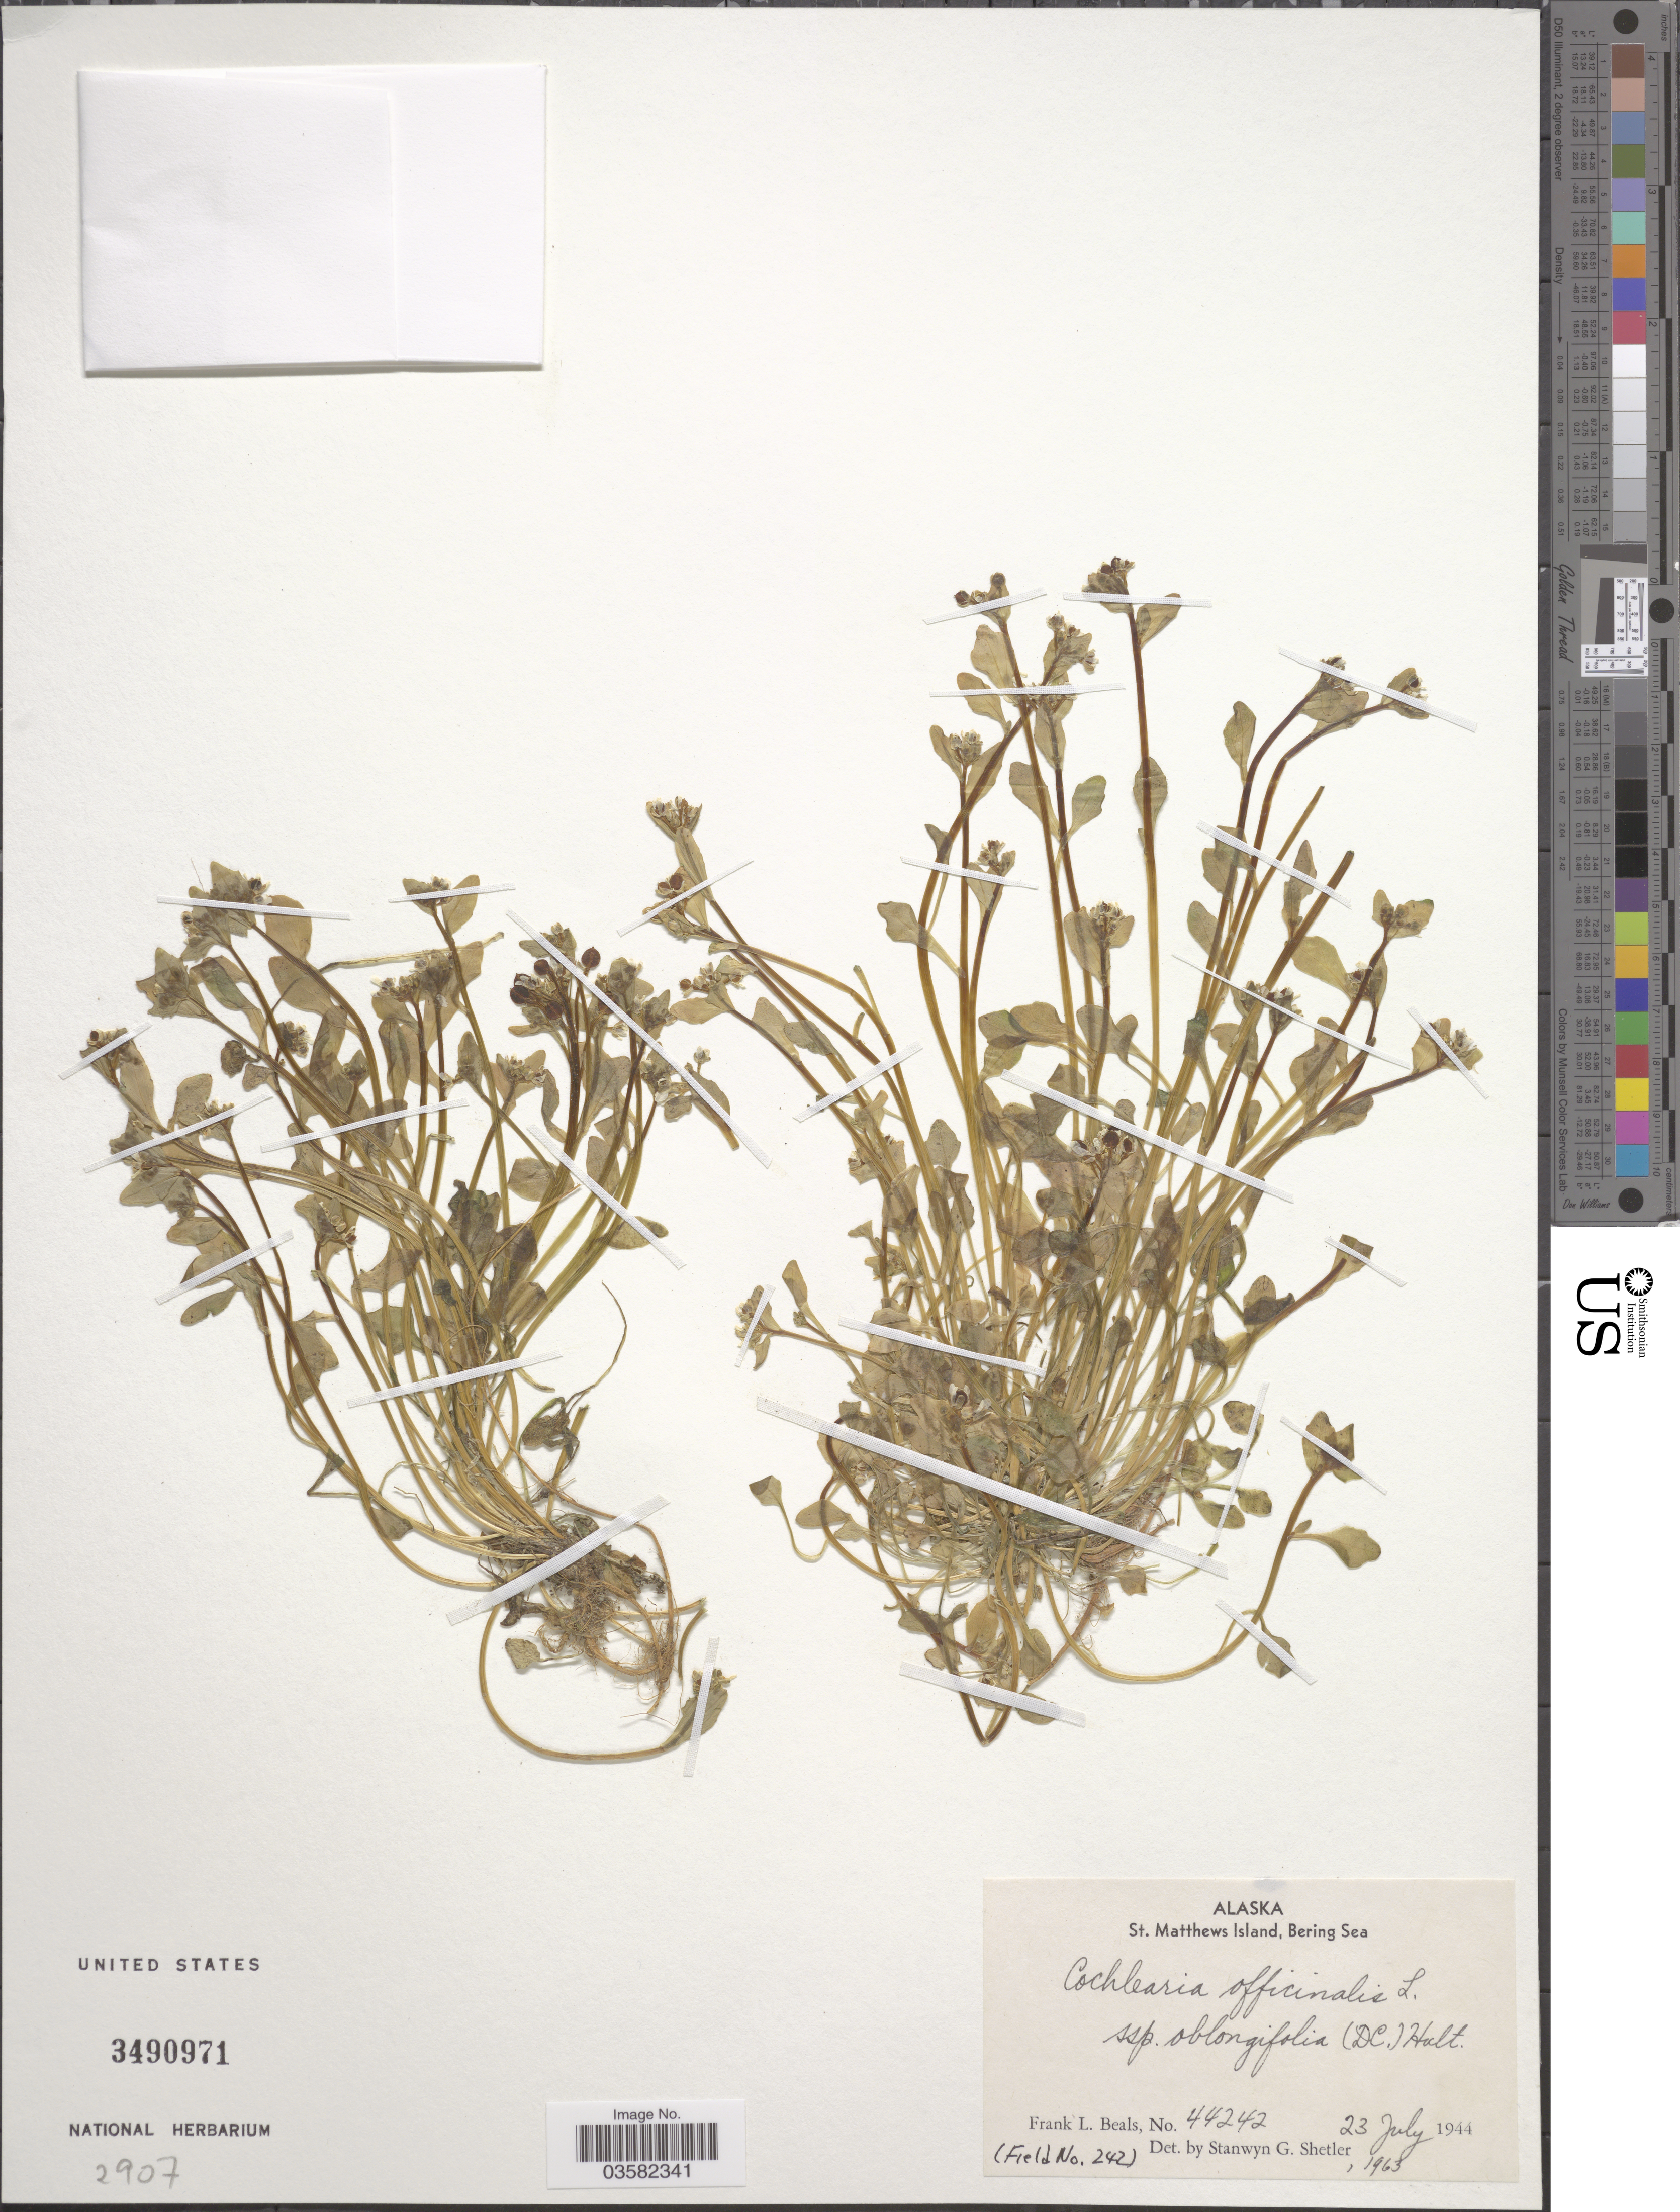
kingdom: Plantae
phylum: Tracheophyta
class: Magnoliopsida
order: Brassicales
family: Brassicaceae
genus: Cochlearia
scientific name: Cochlearia oblongifolia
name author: DC.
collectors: F. Beals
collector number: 44242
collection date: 1944-07-23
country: United States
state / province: Alaska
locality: St. Matthews Island, Bering Sea.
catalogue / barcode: US 3490971